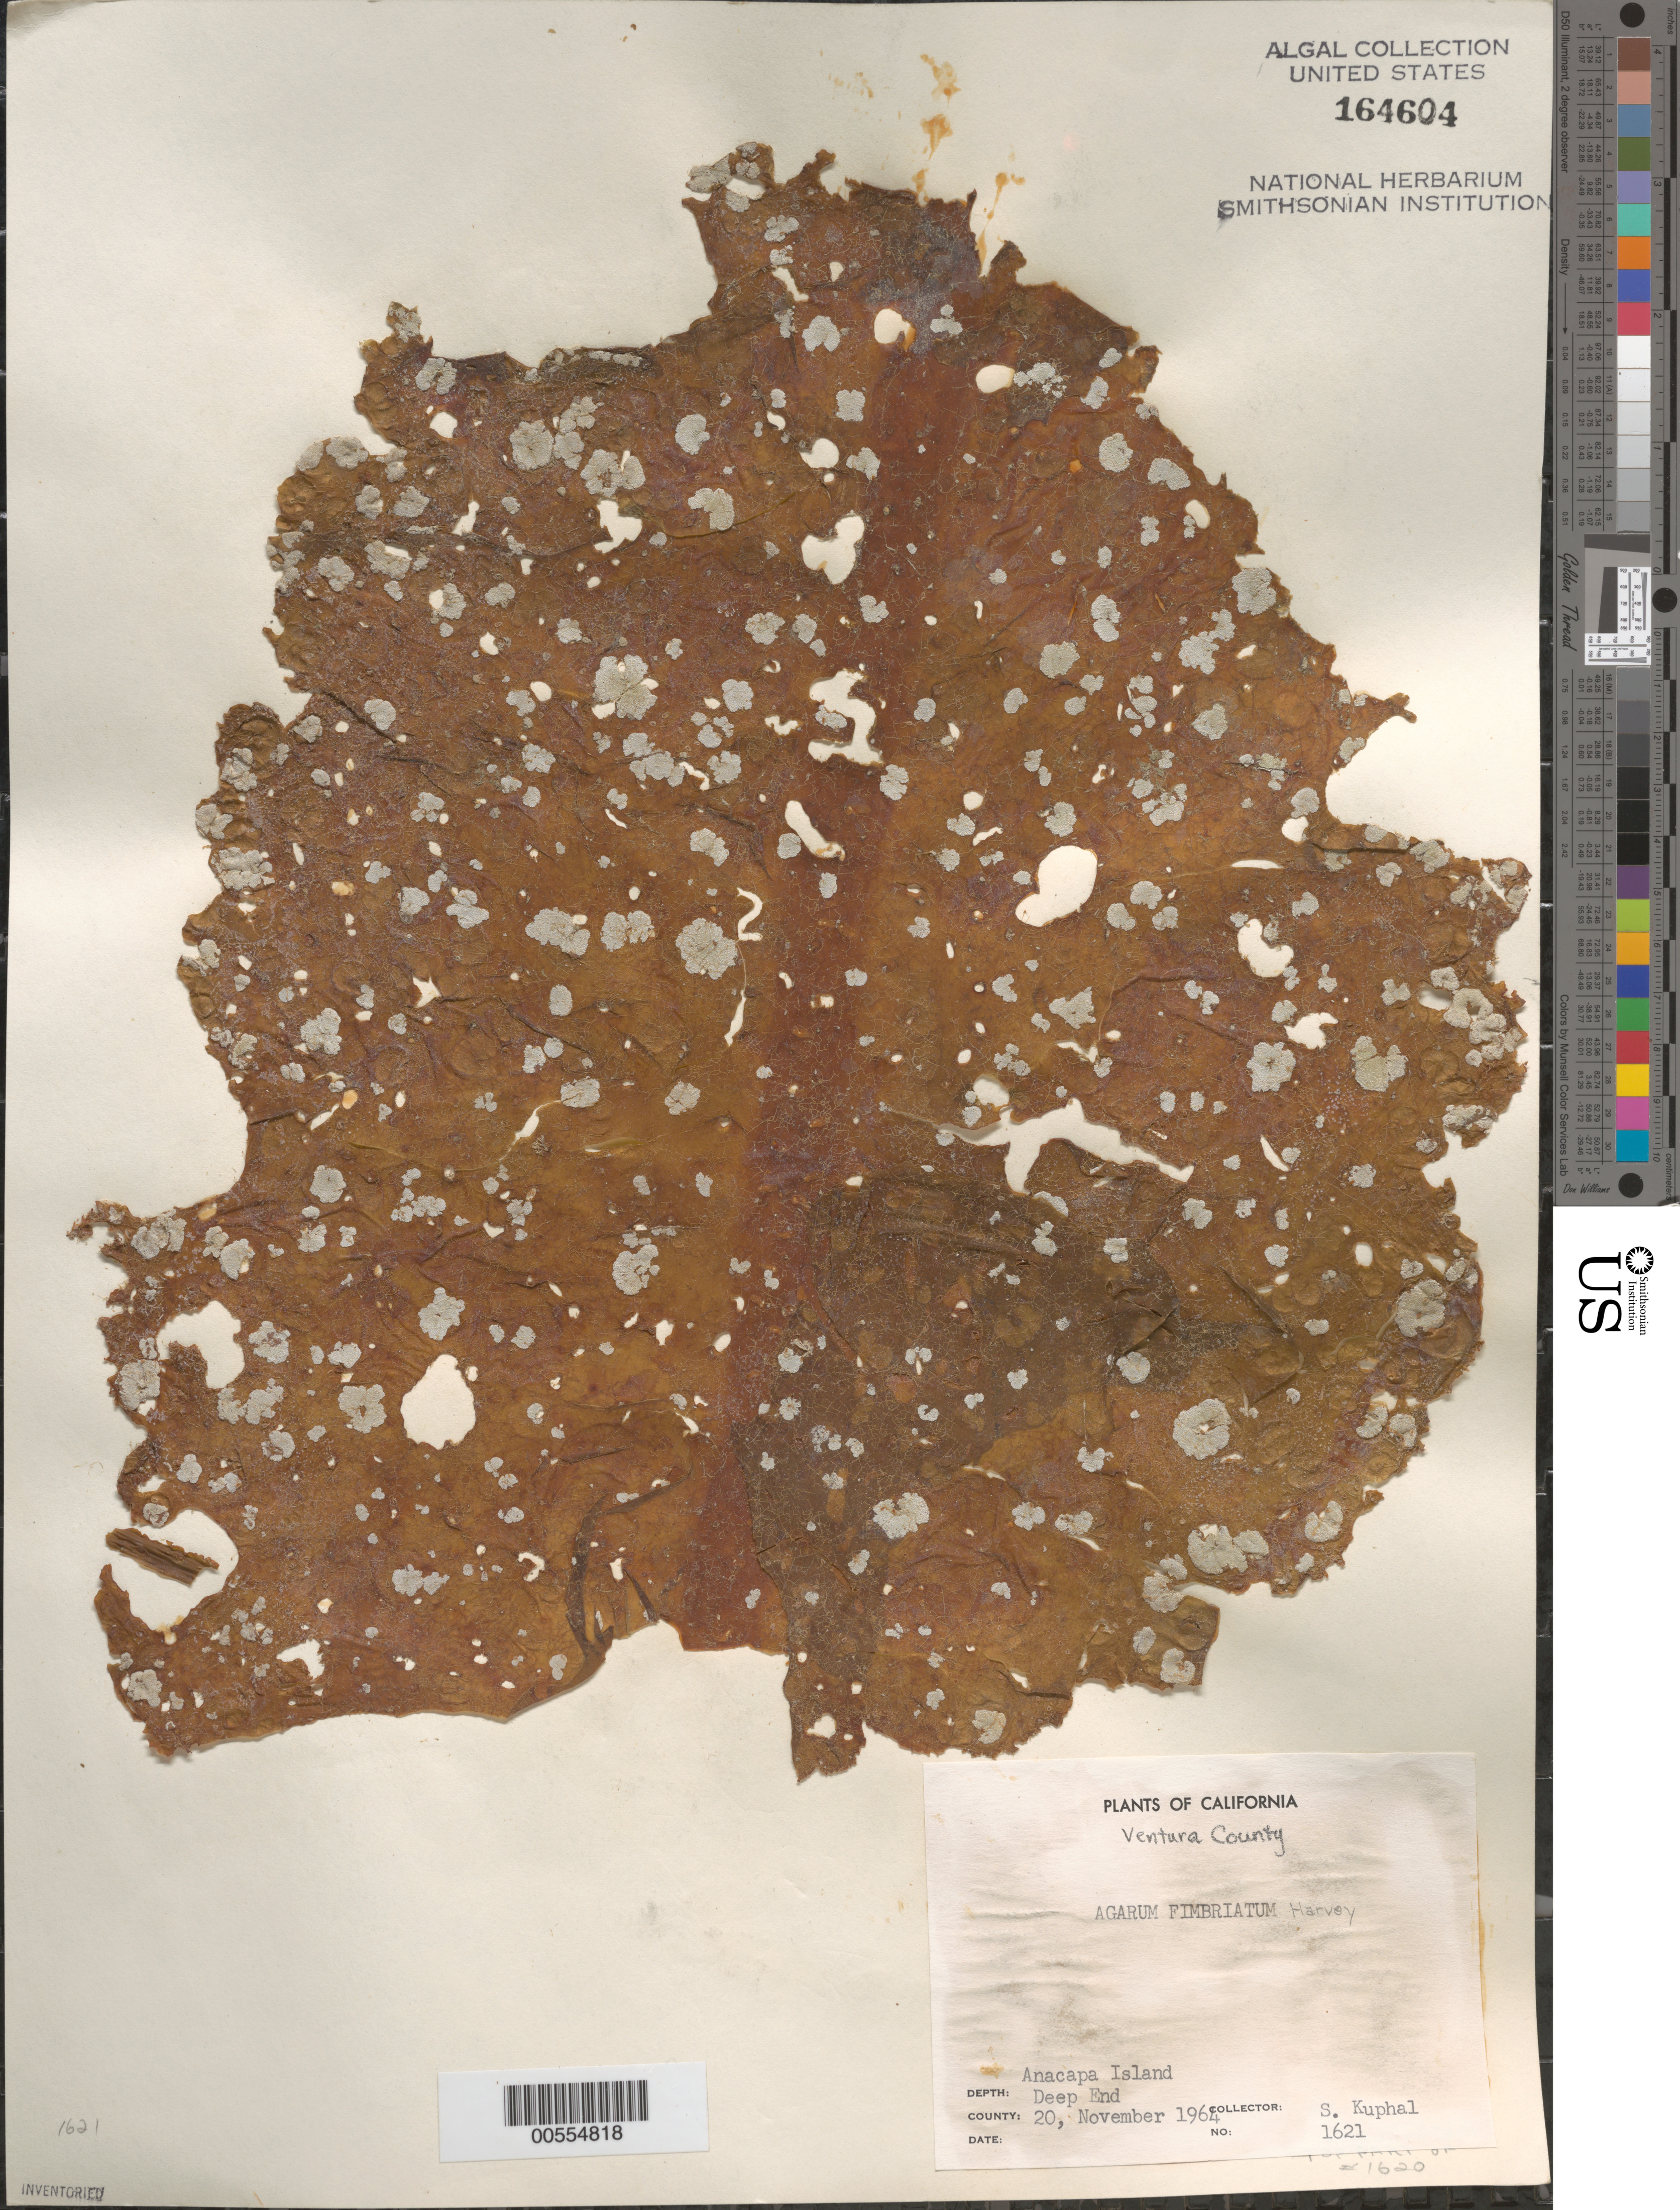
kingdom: Chromista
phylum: Ochrophyta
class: Phaeophyceae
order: Laminariales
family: Agaraceae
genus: Neoagarum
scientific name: Neoagarum fimbriatum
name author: (Harvey) H.Kawai & Hanyuda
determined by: Algae name updating Project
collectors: S. Kuphal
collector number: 1621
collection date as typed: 20 Nov 1964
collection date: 1964-11-20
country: United States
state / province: California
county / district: Ventura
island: Anacapa Island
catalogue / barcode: US 164604